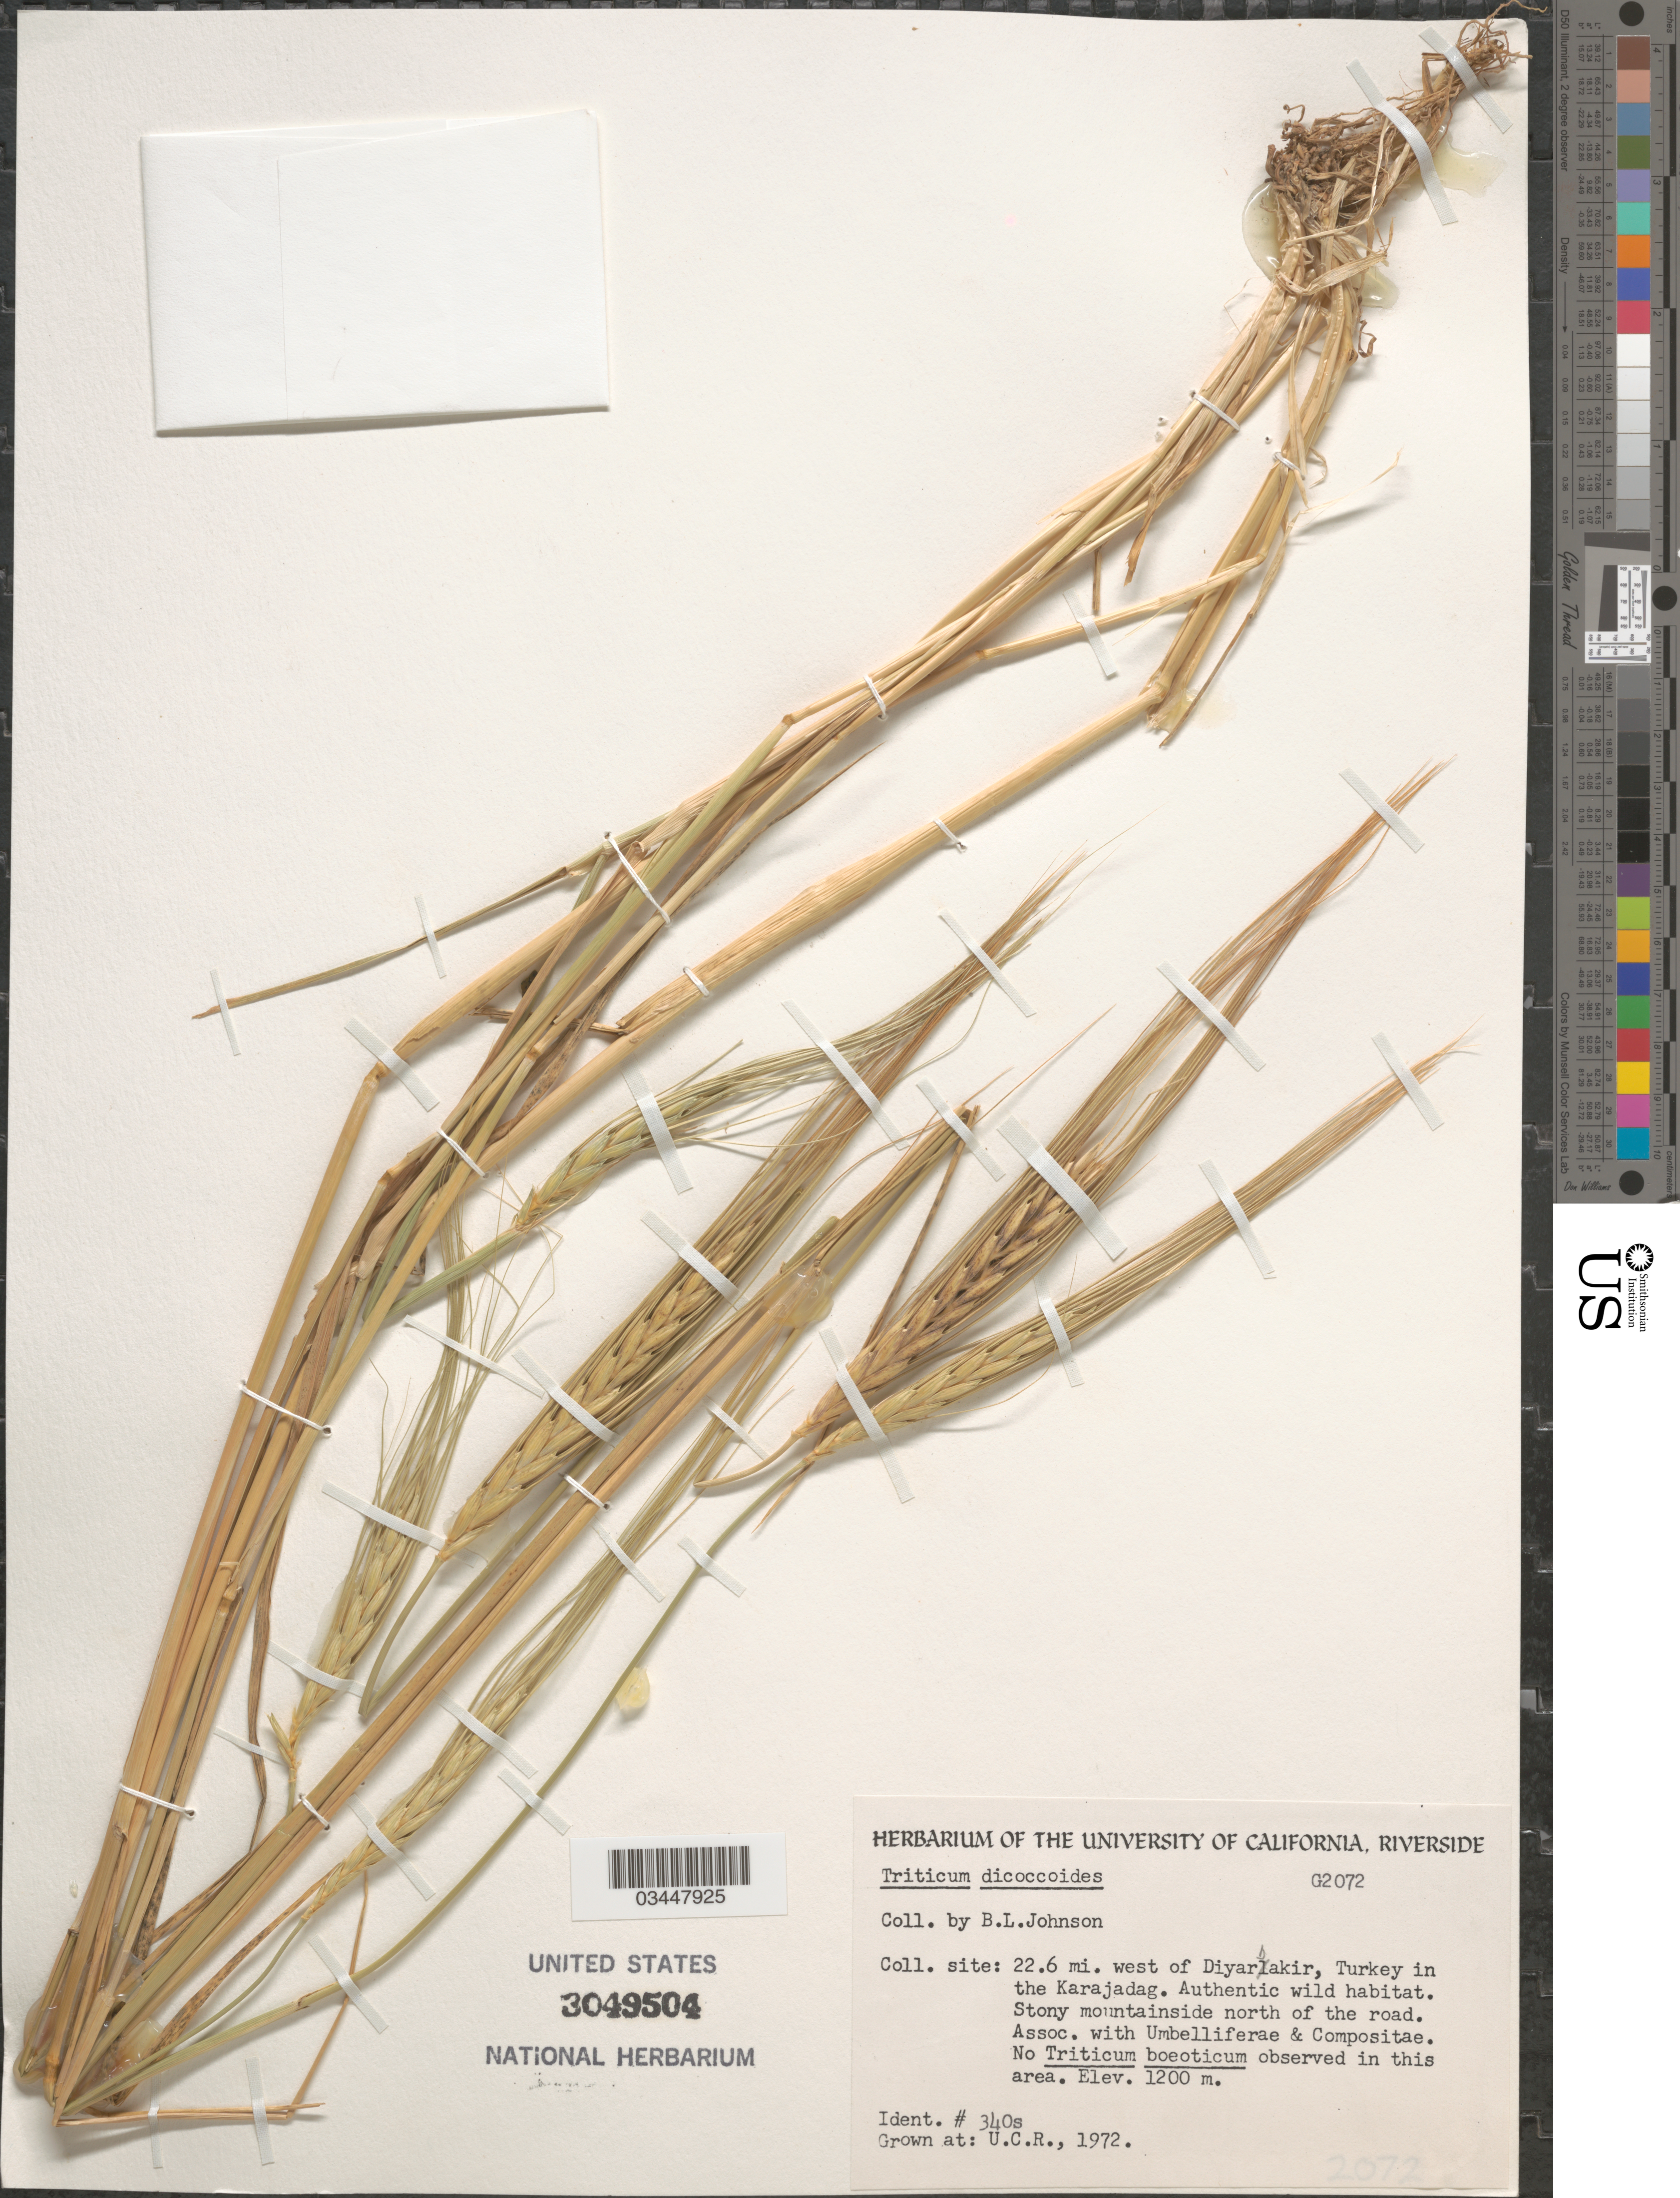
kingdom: Plantae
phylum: Tracheophyta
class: Liliopsida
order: Poales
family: Poaceae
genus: Triticum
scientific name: Triticum dicoccoides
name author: (Körn.) Körn. ex Schweinf.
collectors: ex herb. Univ. of California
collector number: G2072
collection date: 1972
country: United States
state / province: California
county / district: Riverside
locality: U.C.R.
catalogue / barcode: US 3049504